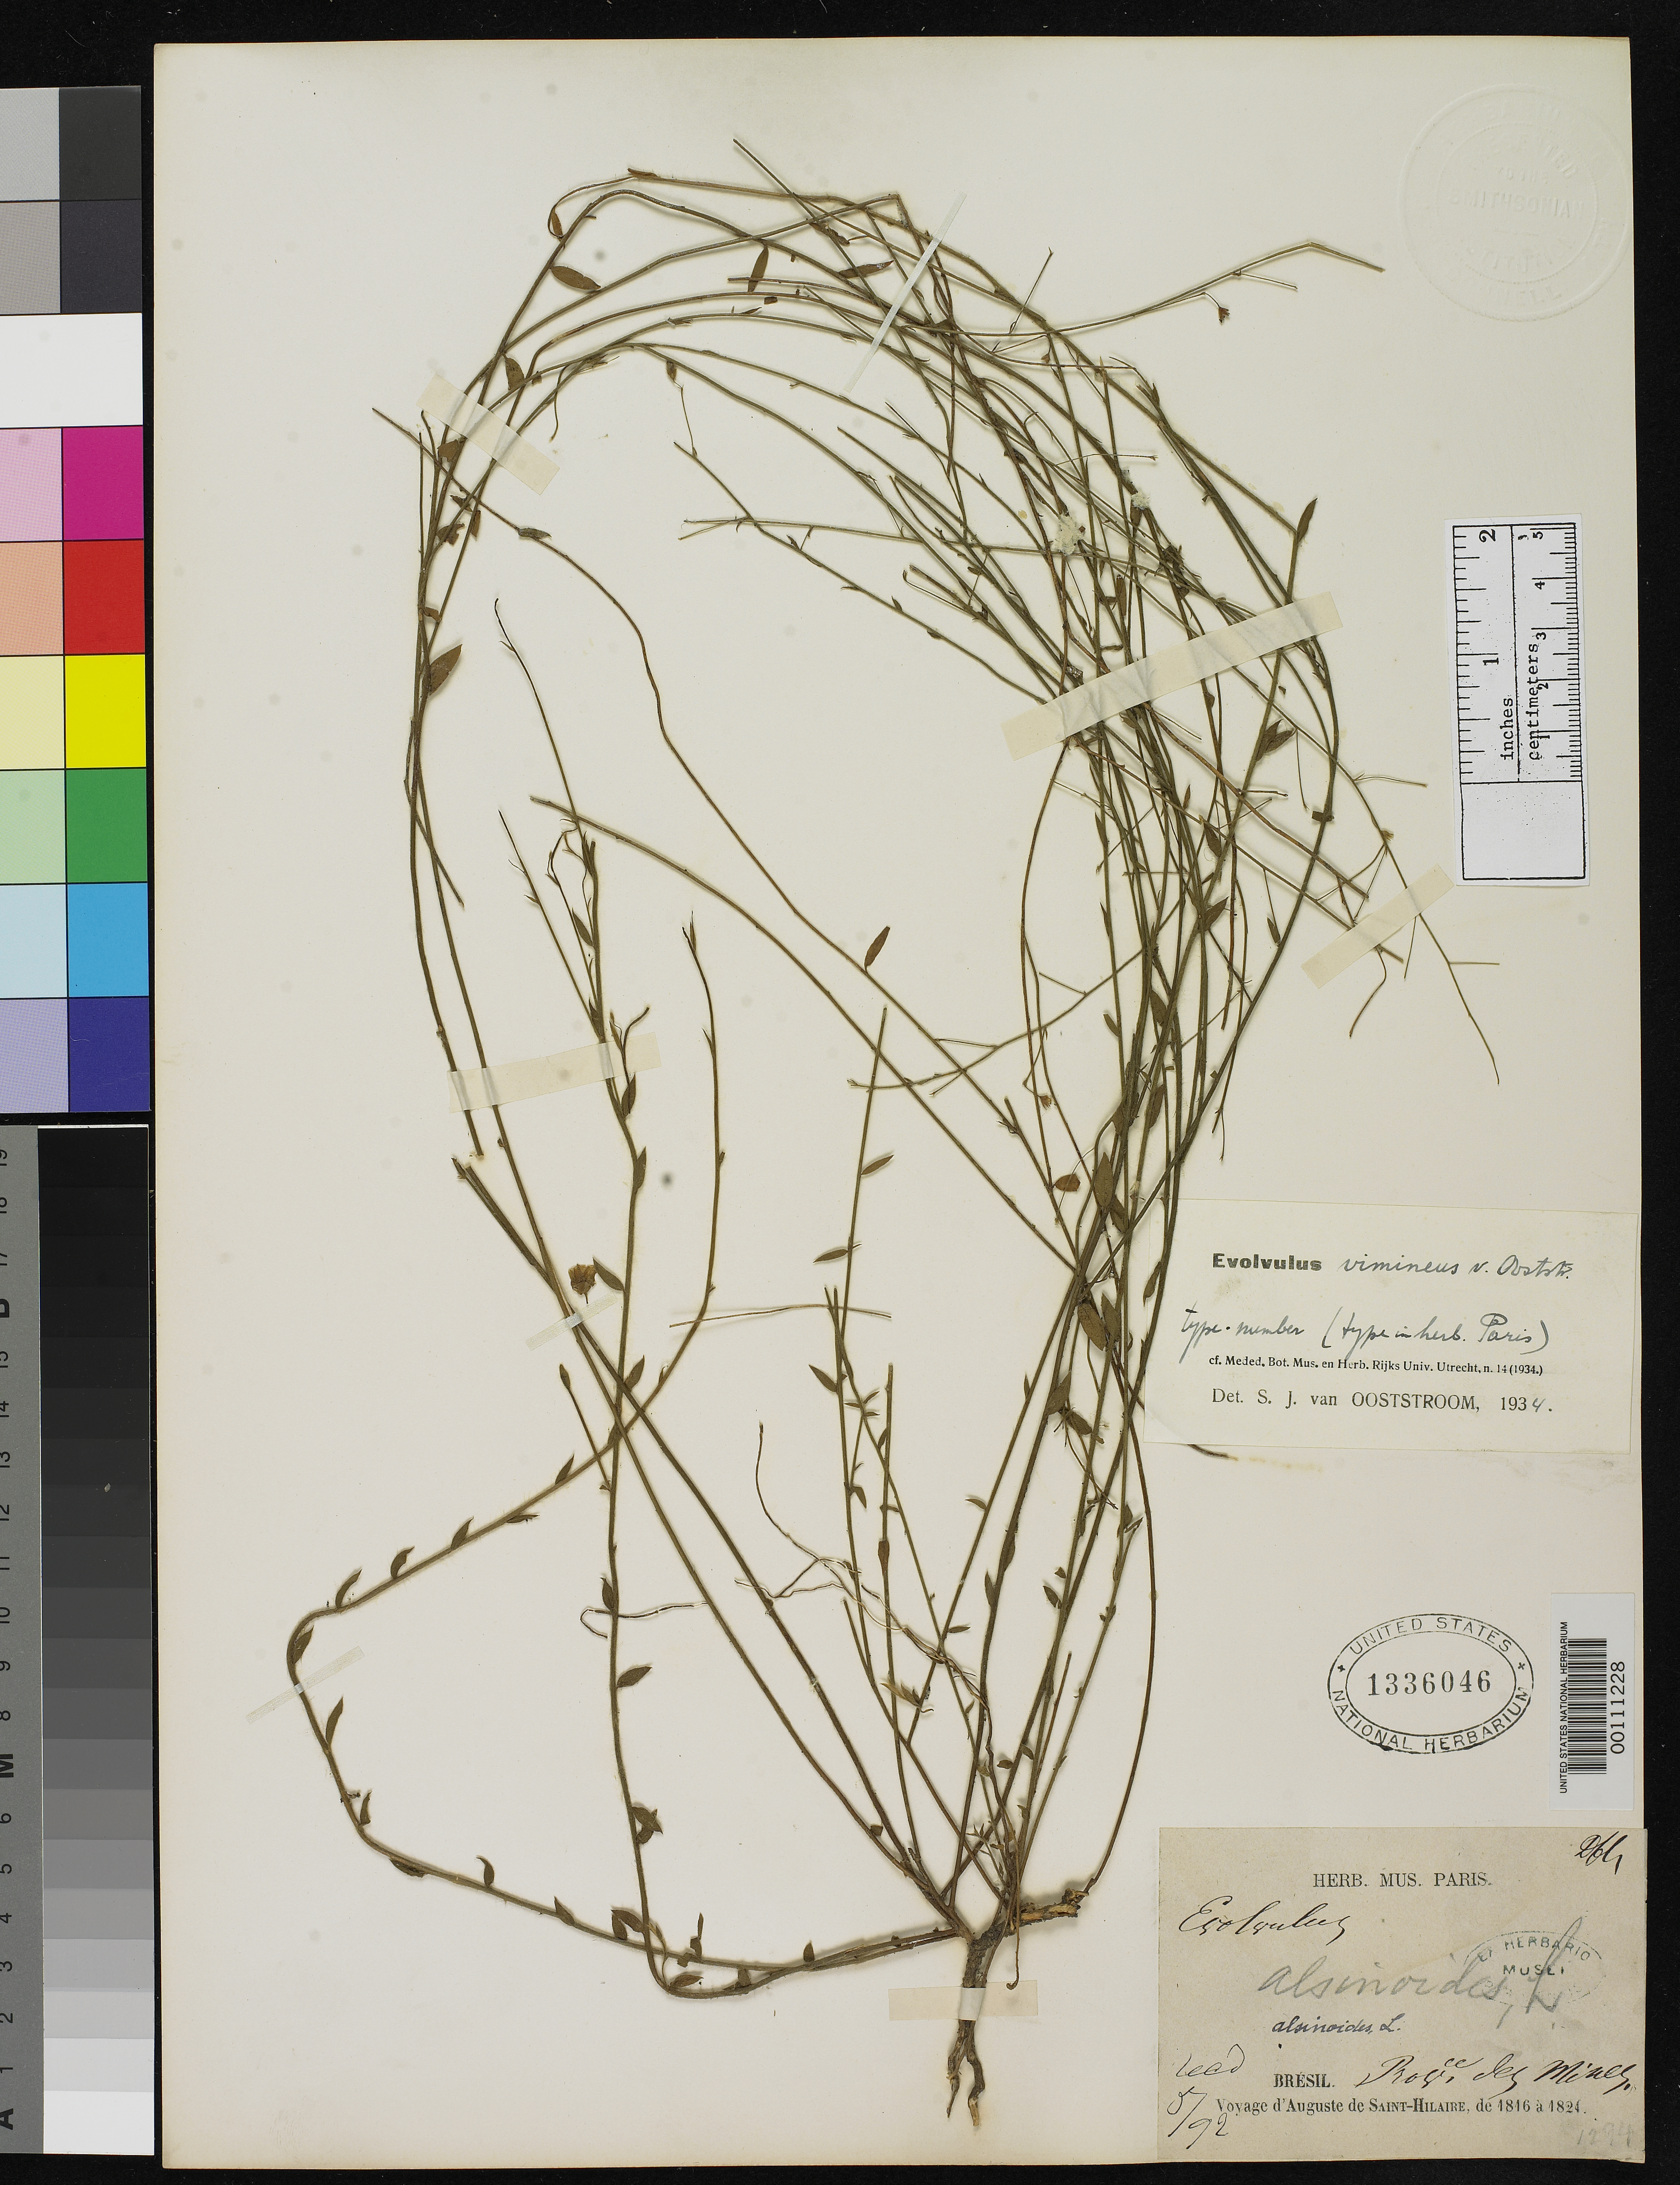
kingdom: Plantae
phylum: Tracheophyta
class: Magnoliopsida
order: Solanales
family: Convolvulaceae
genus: Evolvulus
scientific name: Evolvulus vimineus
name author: Ooststr.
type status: Isotype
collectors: A. F. C. P. de Saint-Hilaire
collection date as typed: May 1892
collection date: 1892-05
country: Brazil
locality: Voyage d'Auguste de Saint-Hilaire.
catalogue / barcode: US 1336046